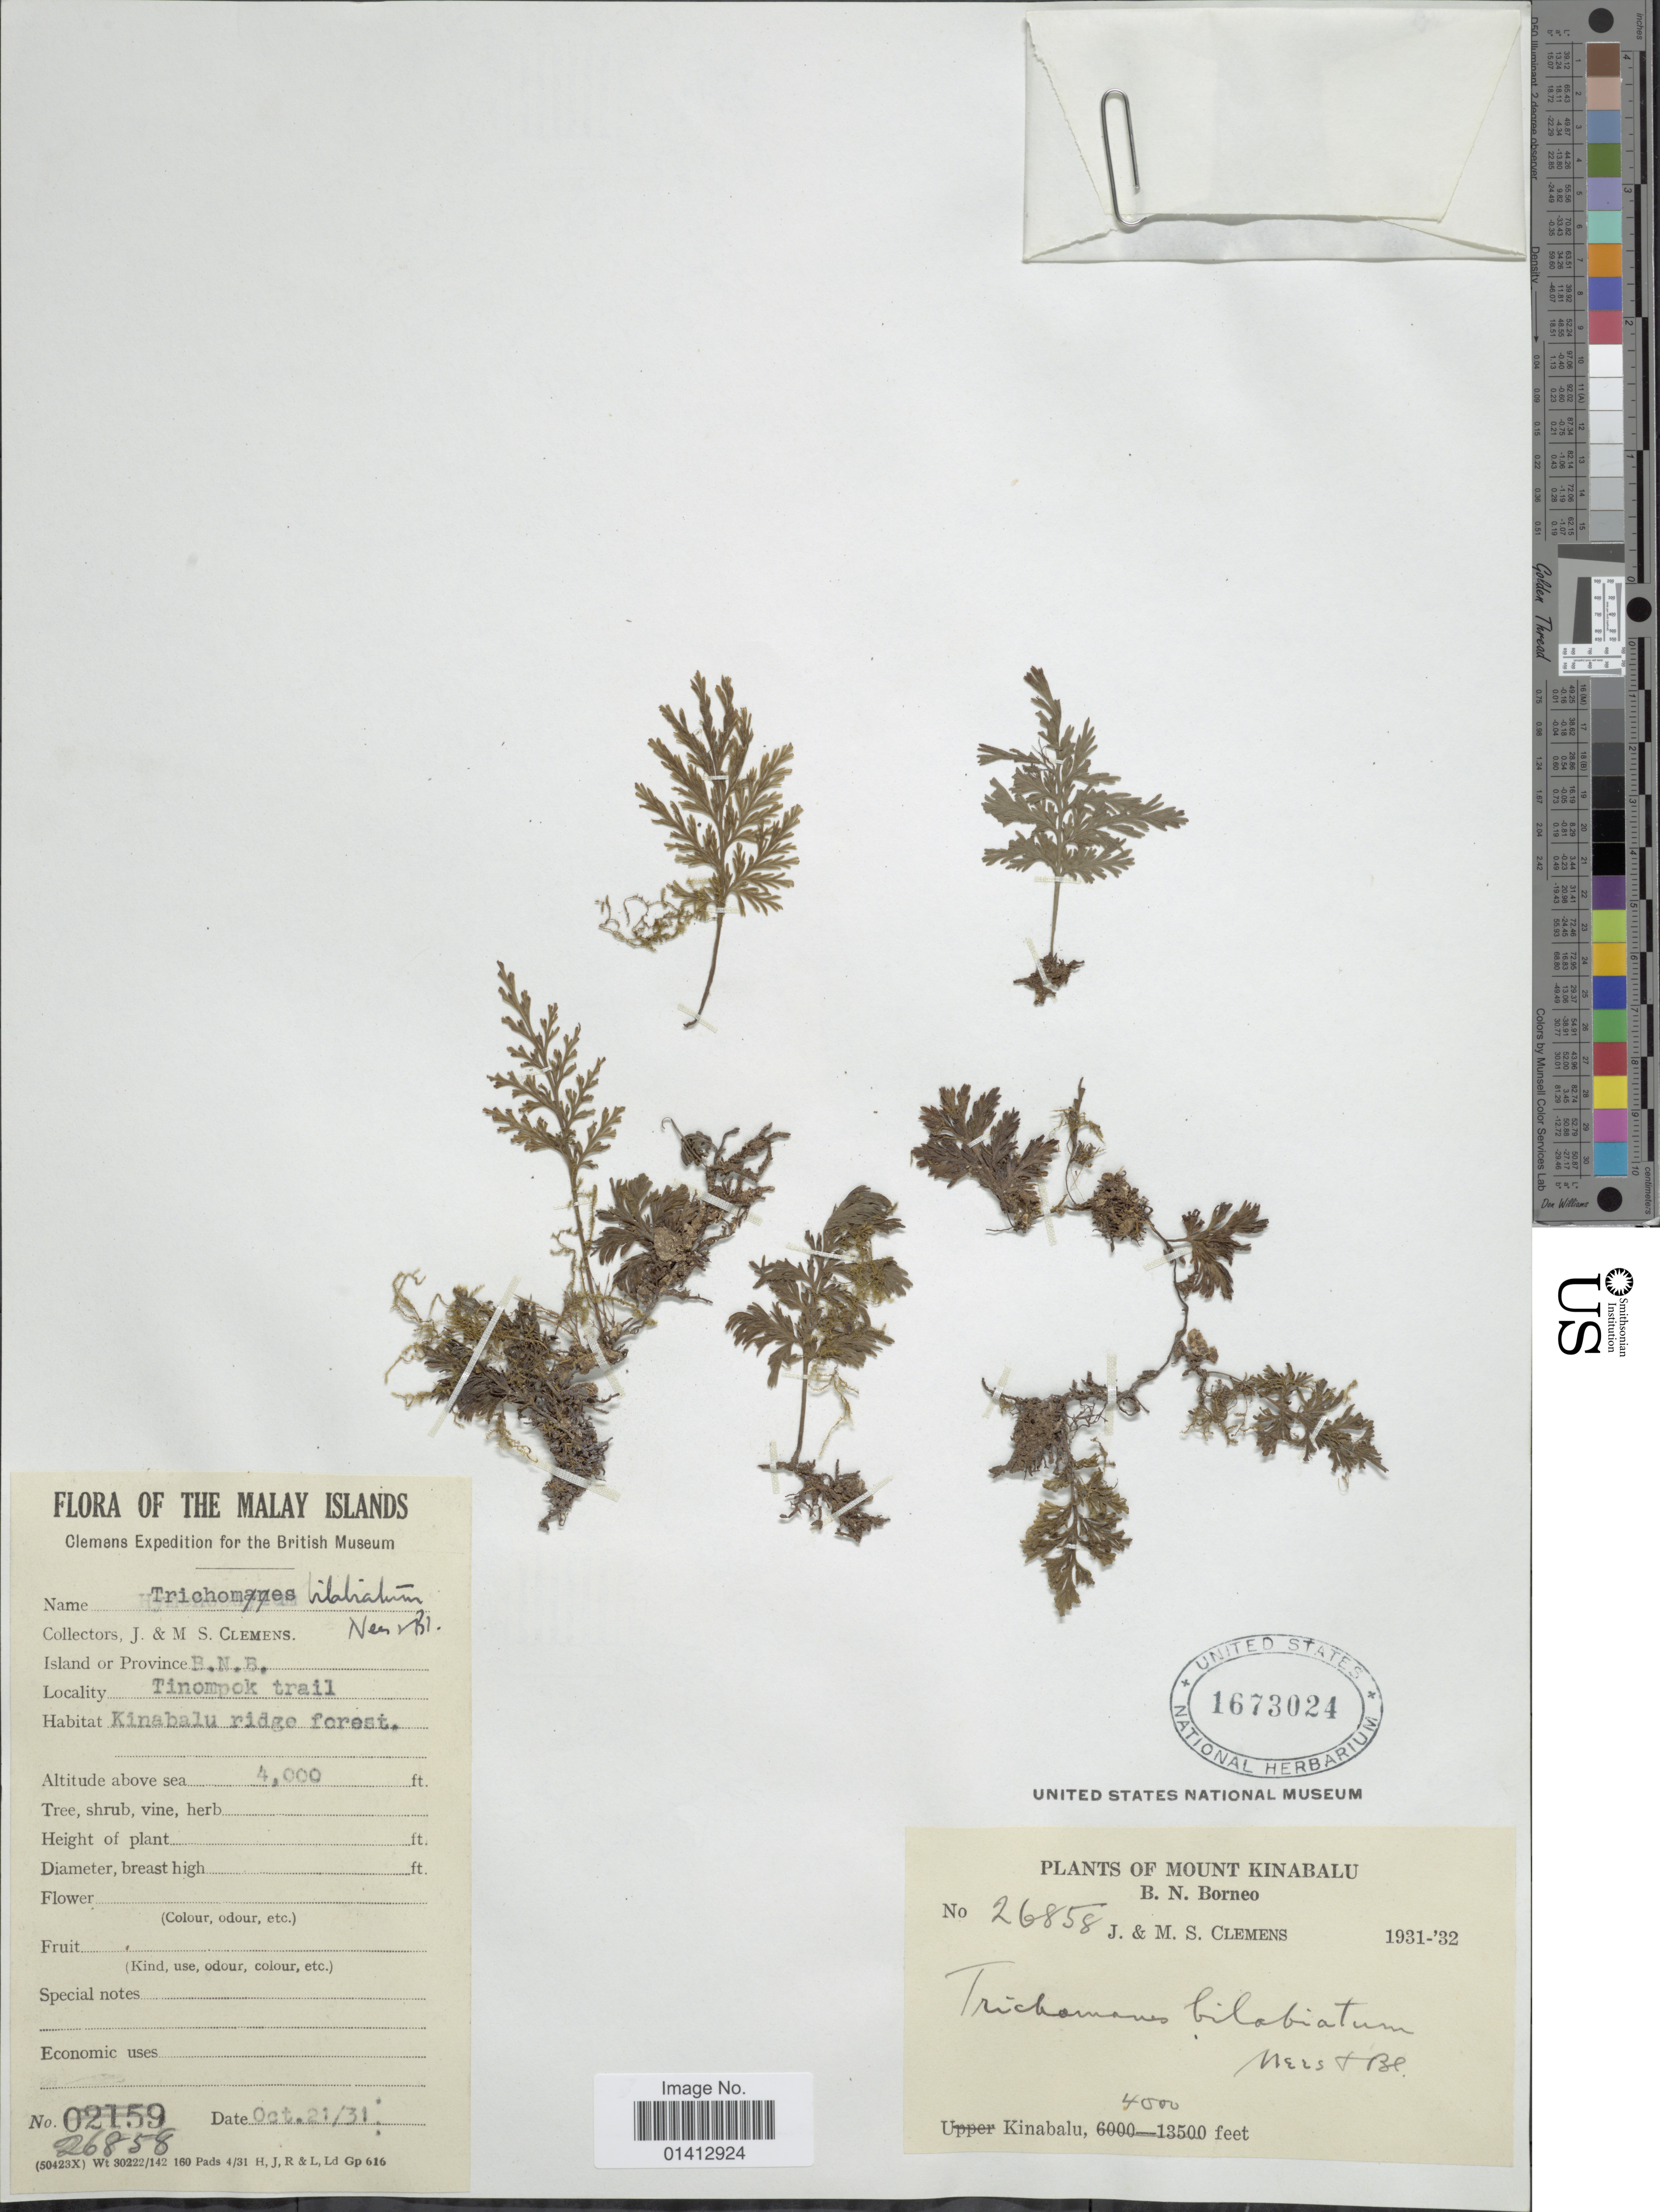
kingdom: Plantae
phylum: Tracheophyta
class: Polypodiopsida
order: Hymenophyllales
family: Hymenophyllaceae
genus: Crepidomanes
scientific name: Crepidomanes bilabiatum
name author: (Nees ex Blume) Copel.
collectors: J. Clemens & M. S. Clemens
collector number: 26858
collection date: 1931-10-21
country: Malaysia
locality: B.N.B. Tinompok Trail, Kinabalu ridge forest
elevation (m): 1219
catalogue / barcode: US 1673024